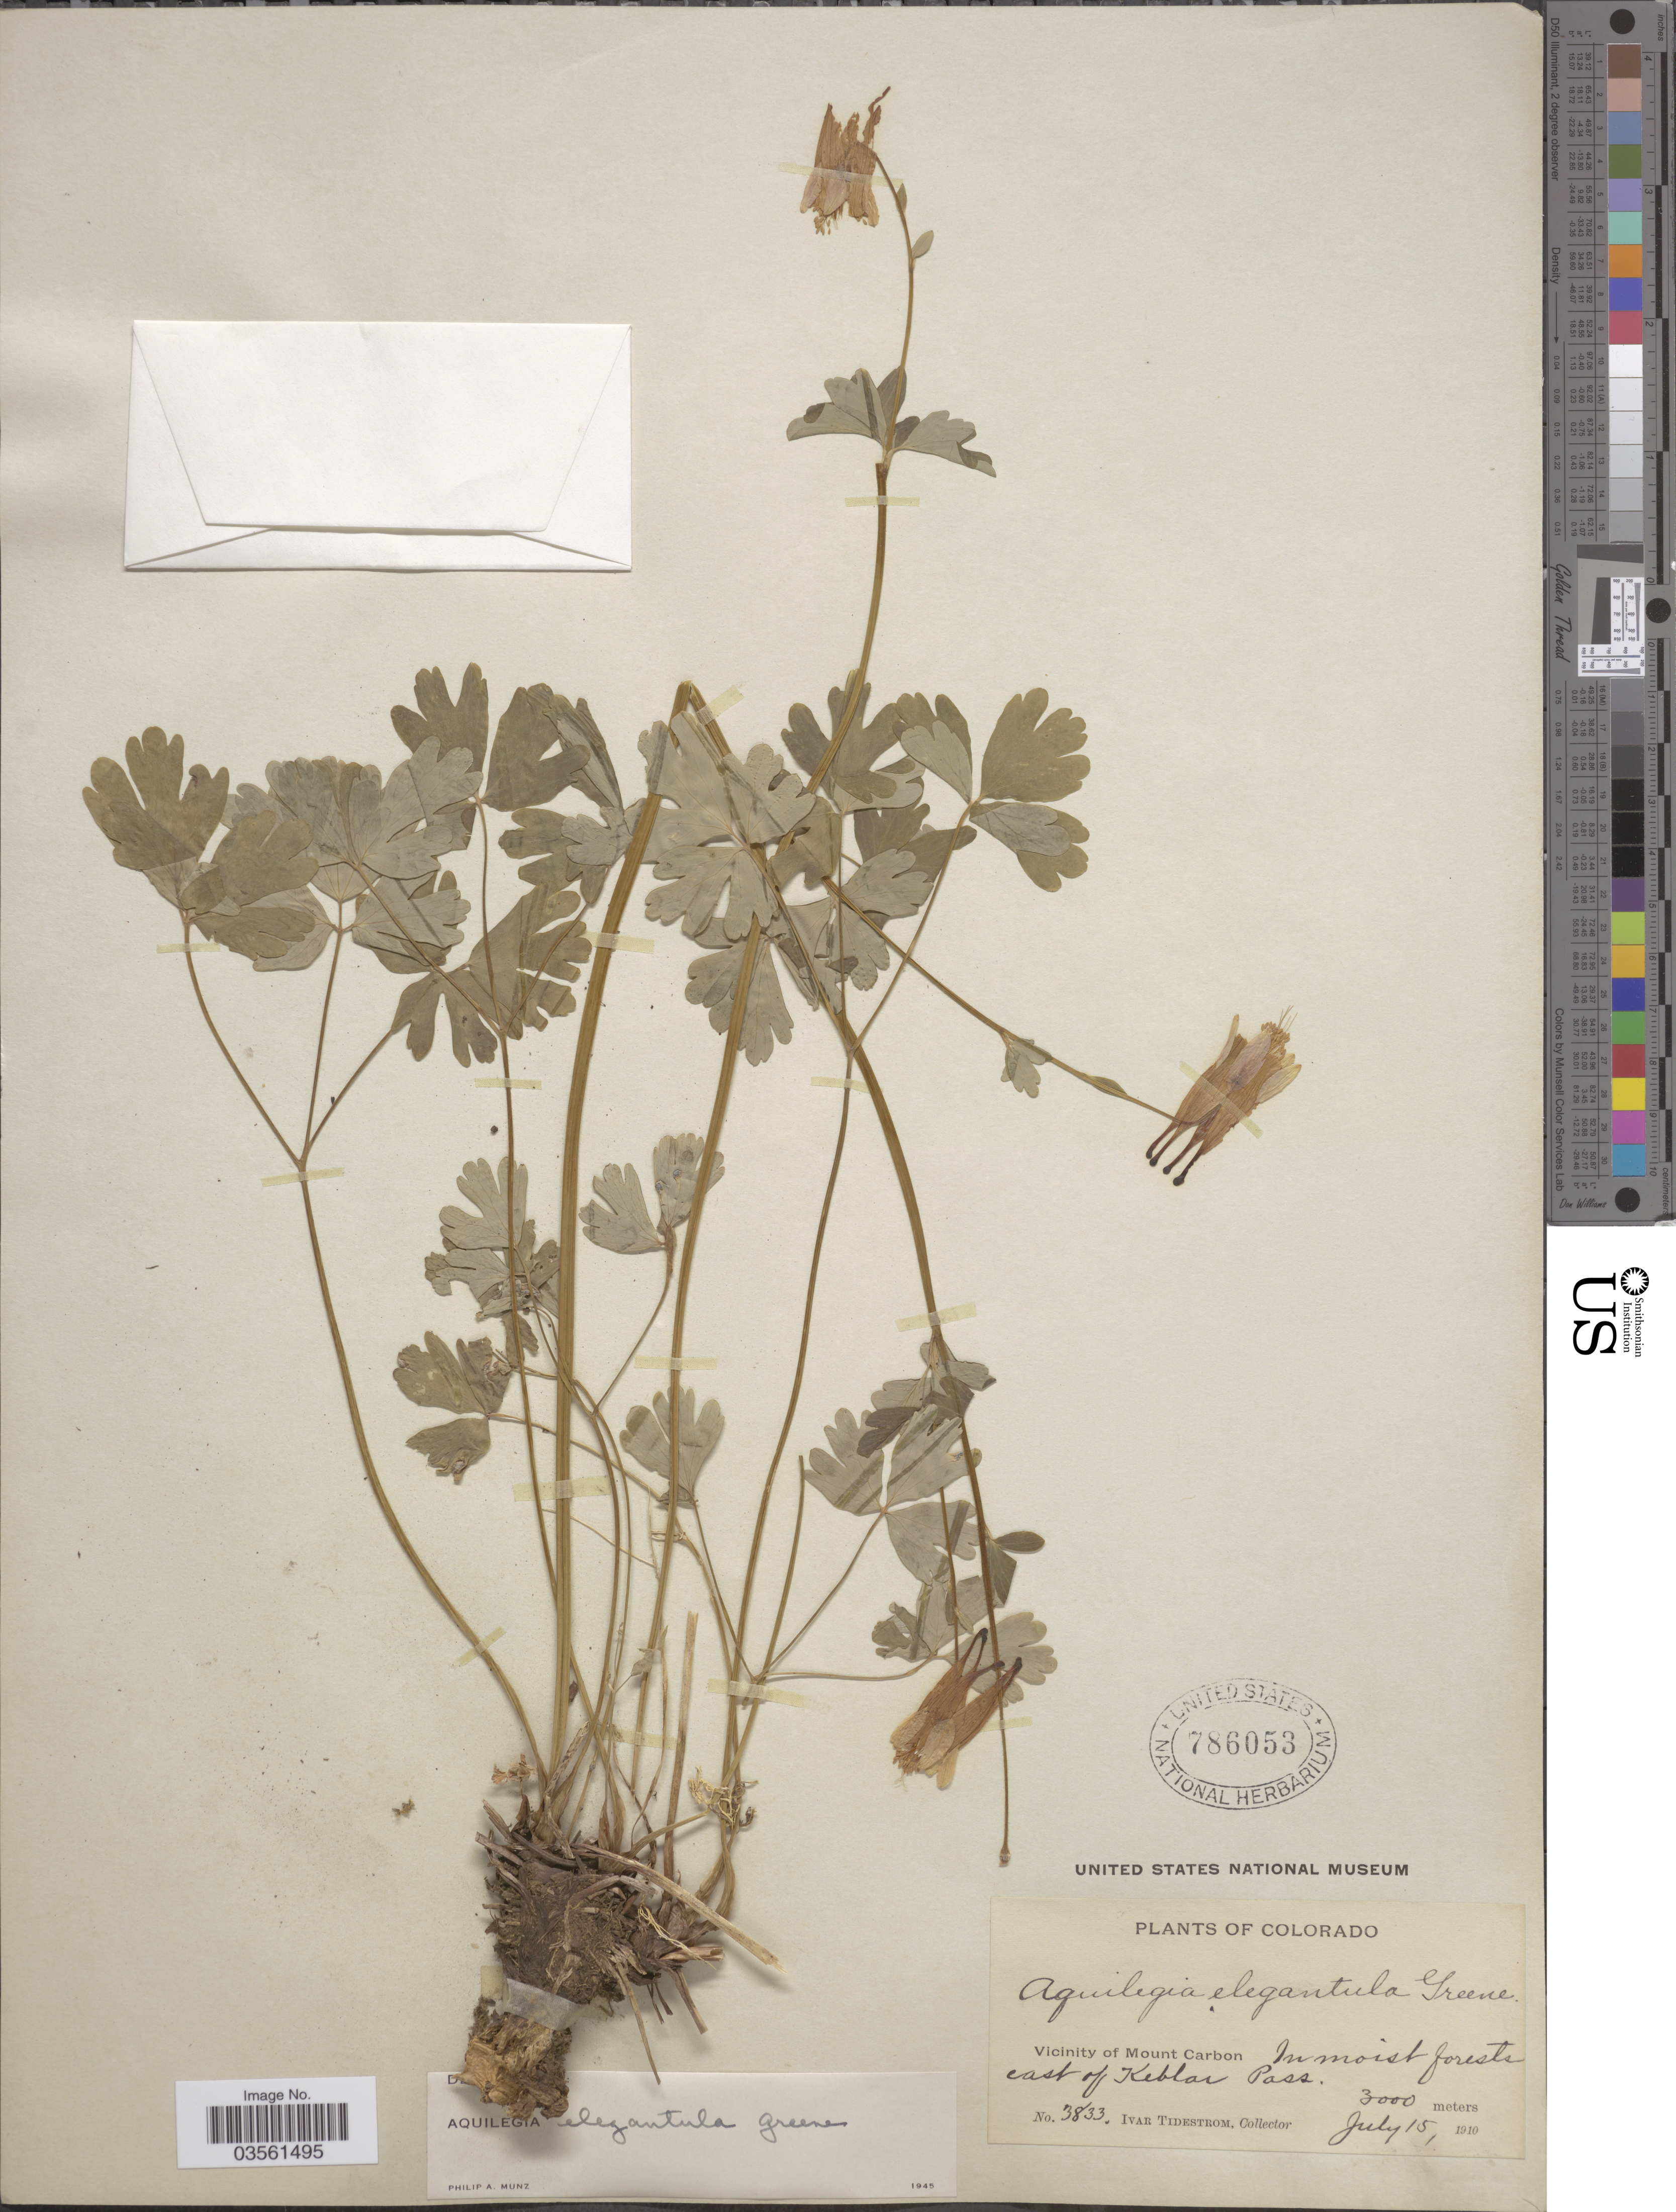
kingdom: Plantae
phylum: Tracheophyta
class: Magnoliopsida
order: Ranunculales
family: Ranunculaceae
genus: Aquilegia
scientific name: Aquilegia elegantula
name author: Greene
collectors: I. F. Tidestrom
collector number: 3833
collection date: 1910-07-15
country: United States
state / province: Colorado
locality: Vicinity of Mount Carbon. In moist forests east of Keblar Pass.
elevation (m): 3000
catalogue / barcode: US 786053